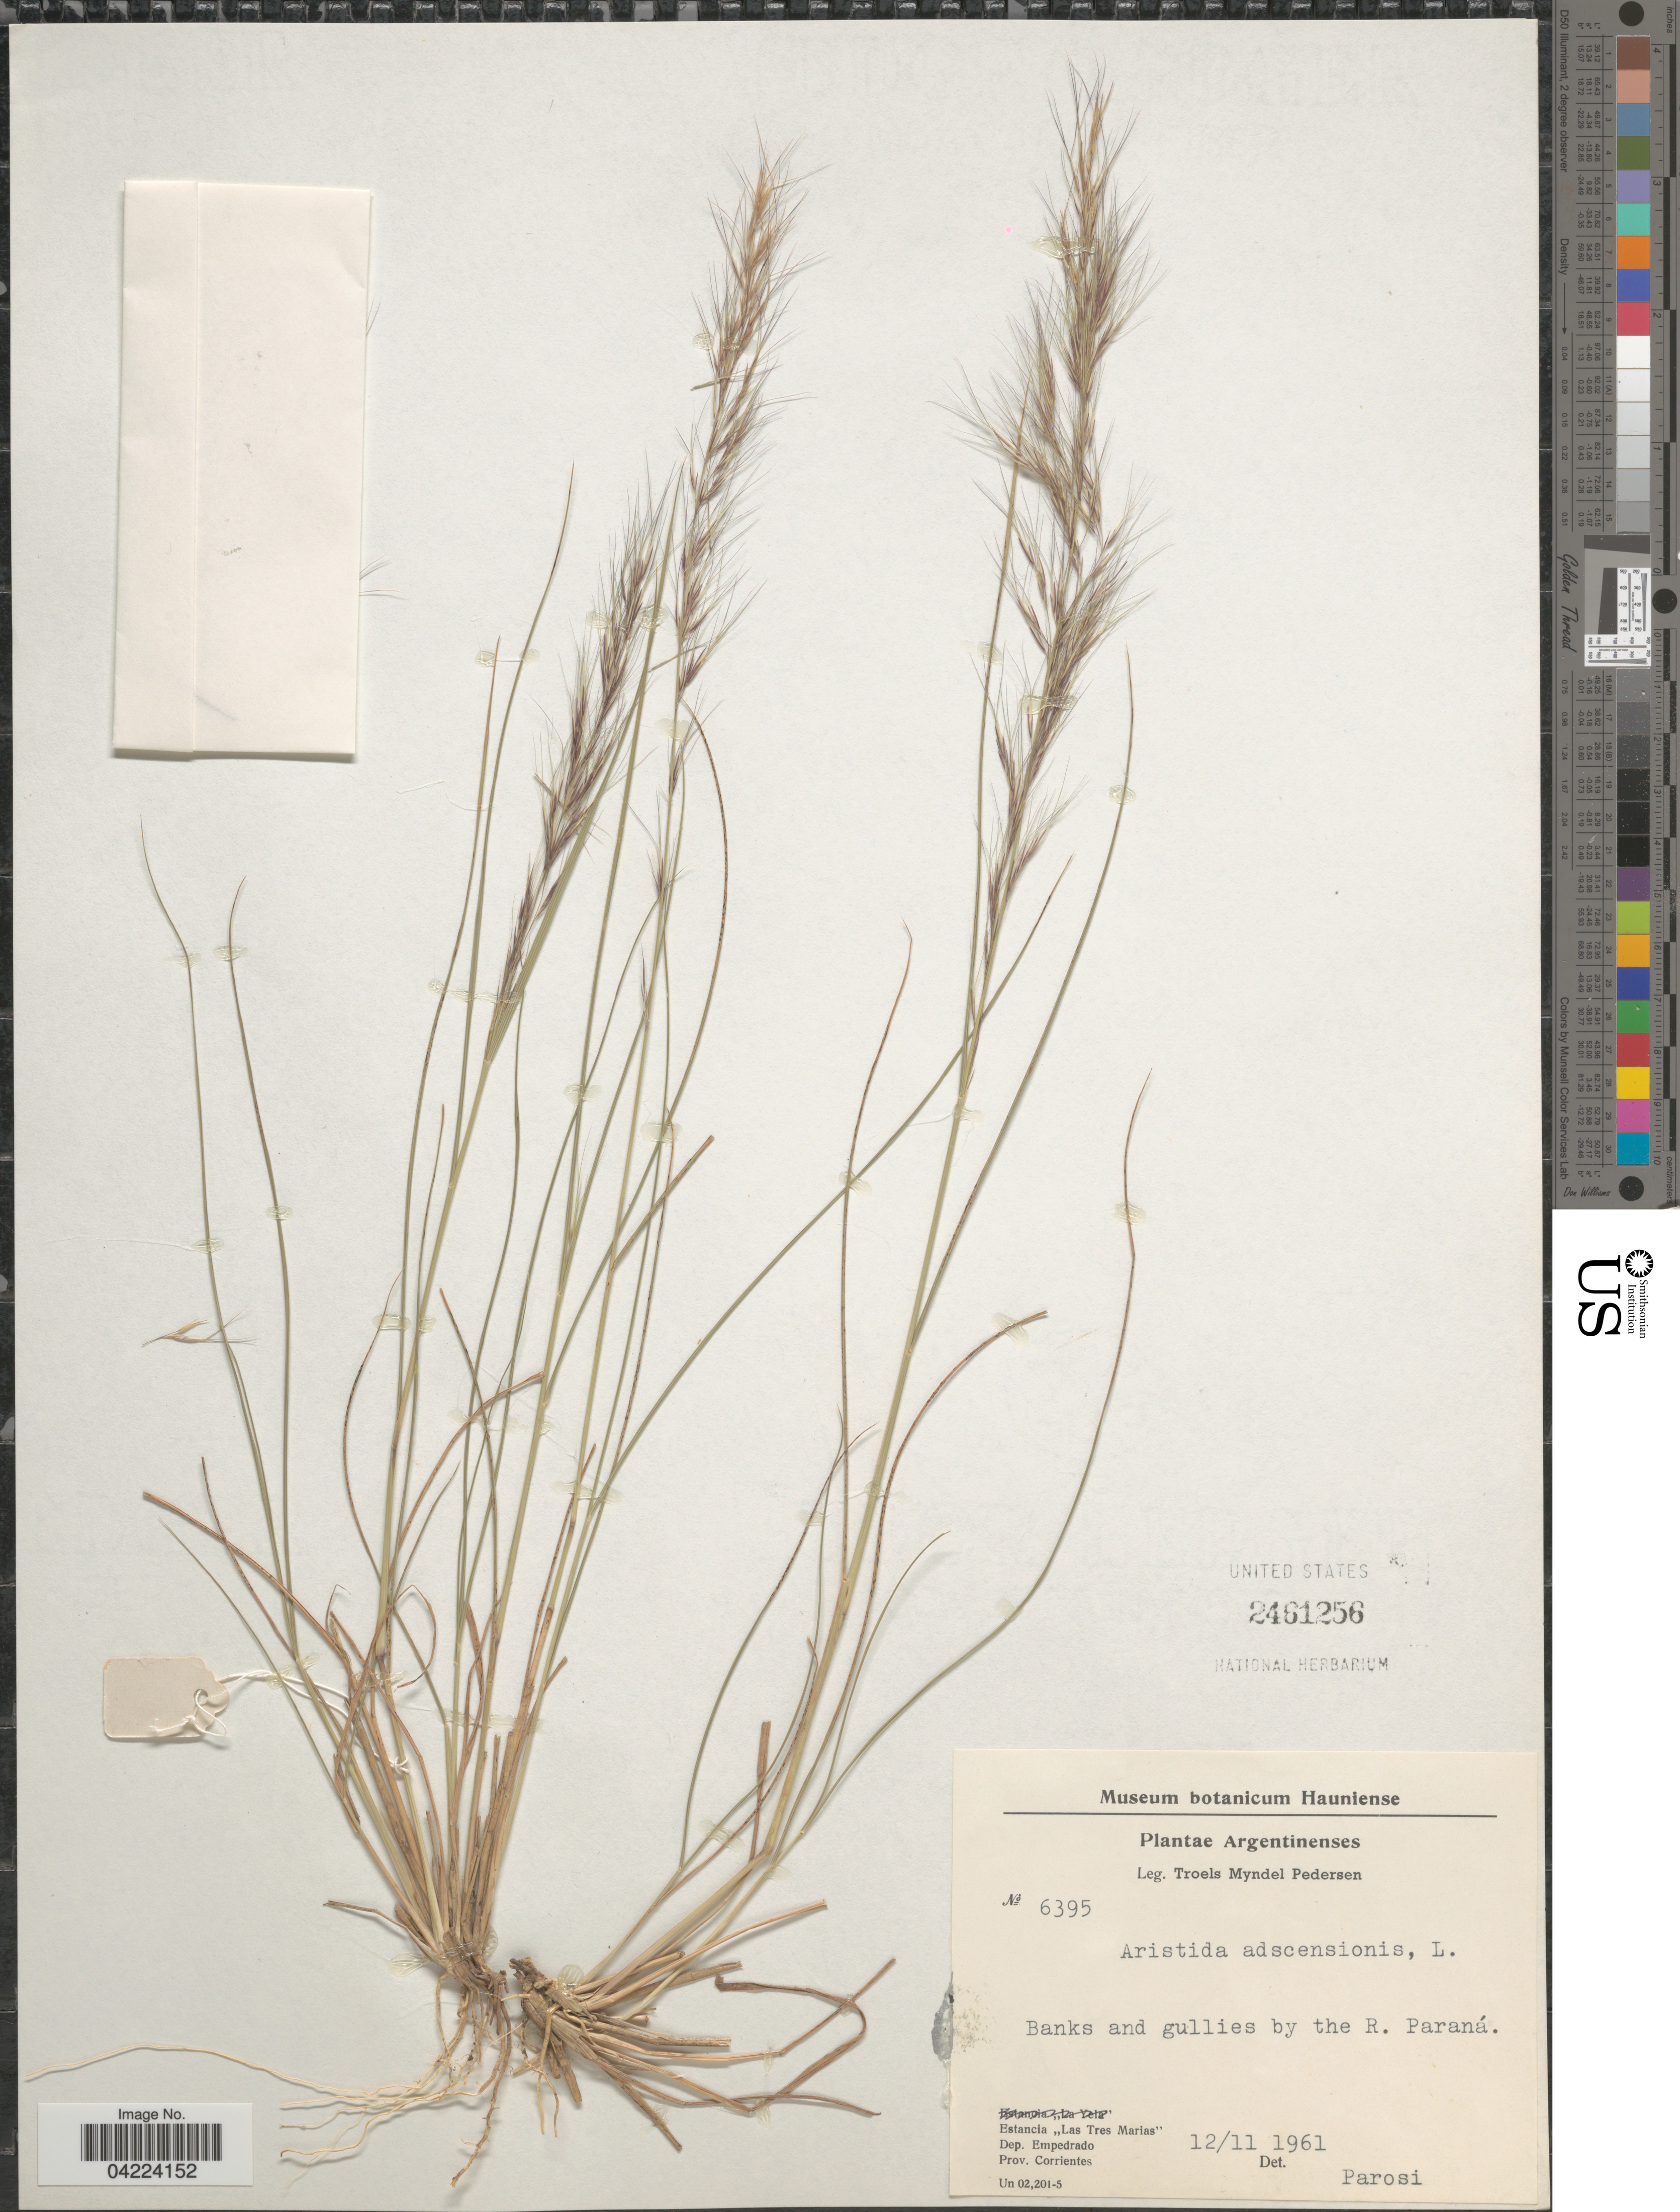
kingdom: Plantae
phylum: Tracheophyta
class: Liliopsida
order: Poales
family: Poaceae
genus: Aristida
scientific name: Aristida adscensionis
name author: L.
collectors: T. Pederson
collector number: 6395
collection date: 1961-11-12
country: Argentina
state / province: Corrientes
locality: Banks and gullies by the R. Paraná. Estancia "Las Tres Marias". Dep. Empedrado.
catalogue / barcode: US 2461256